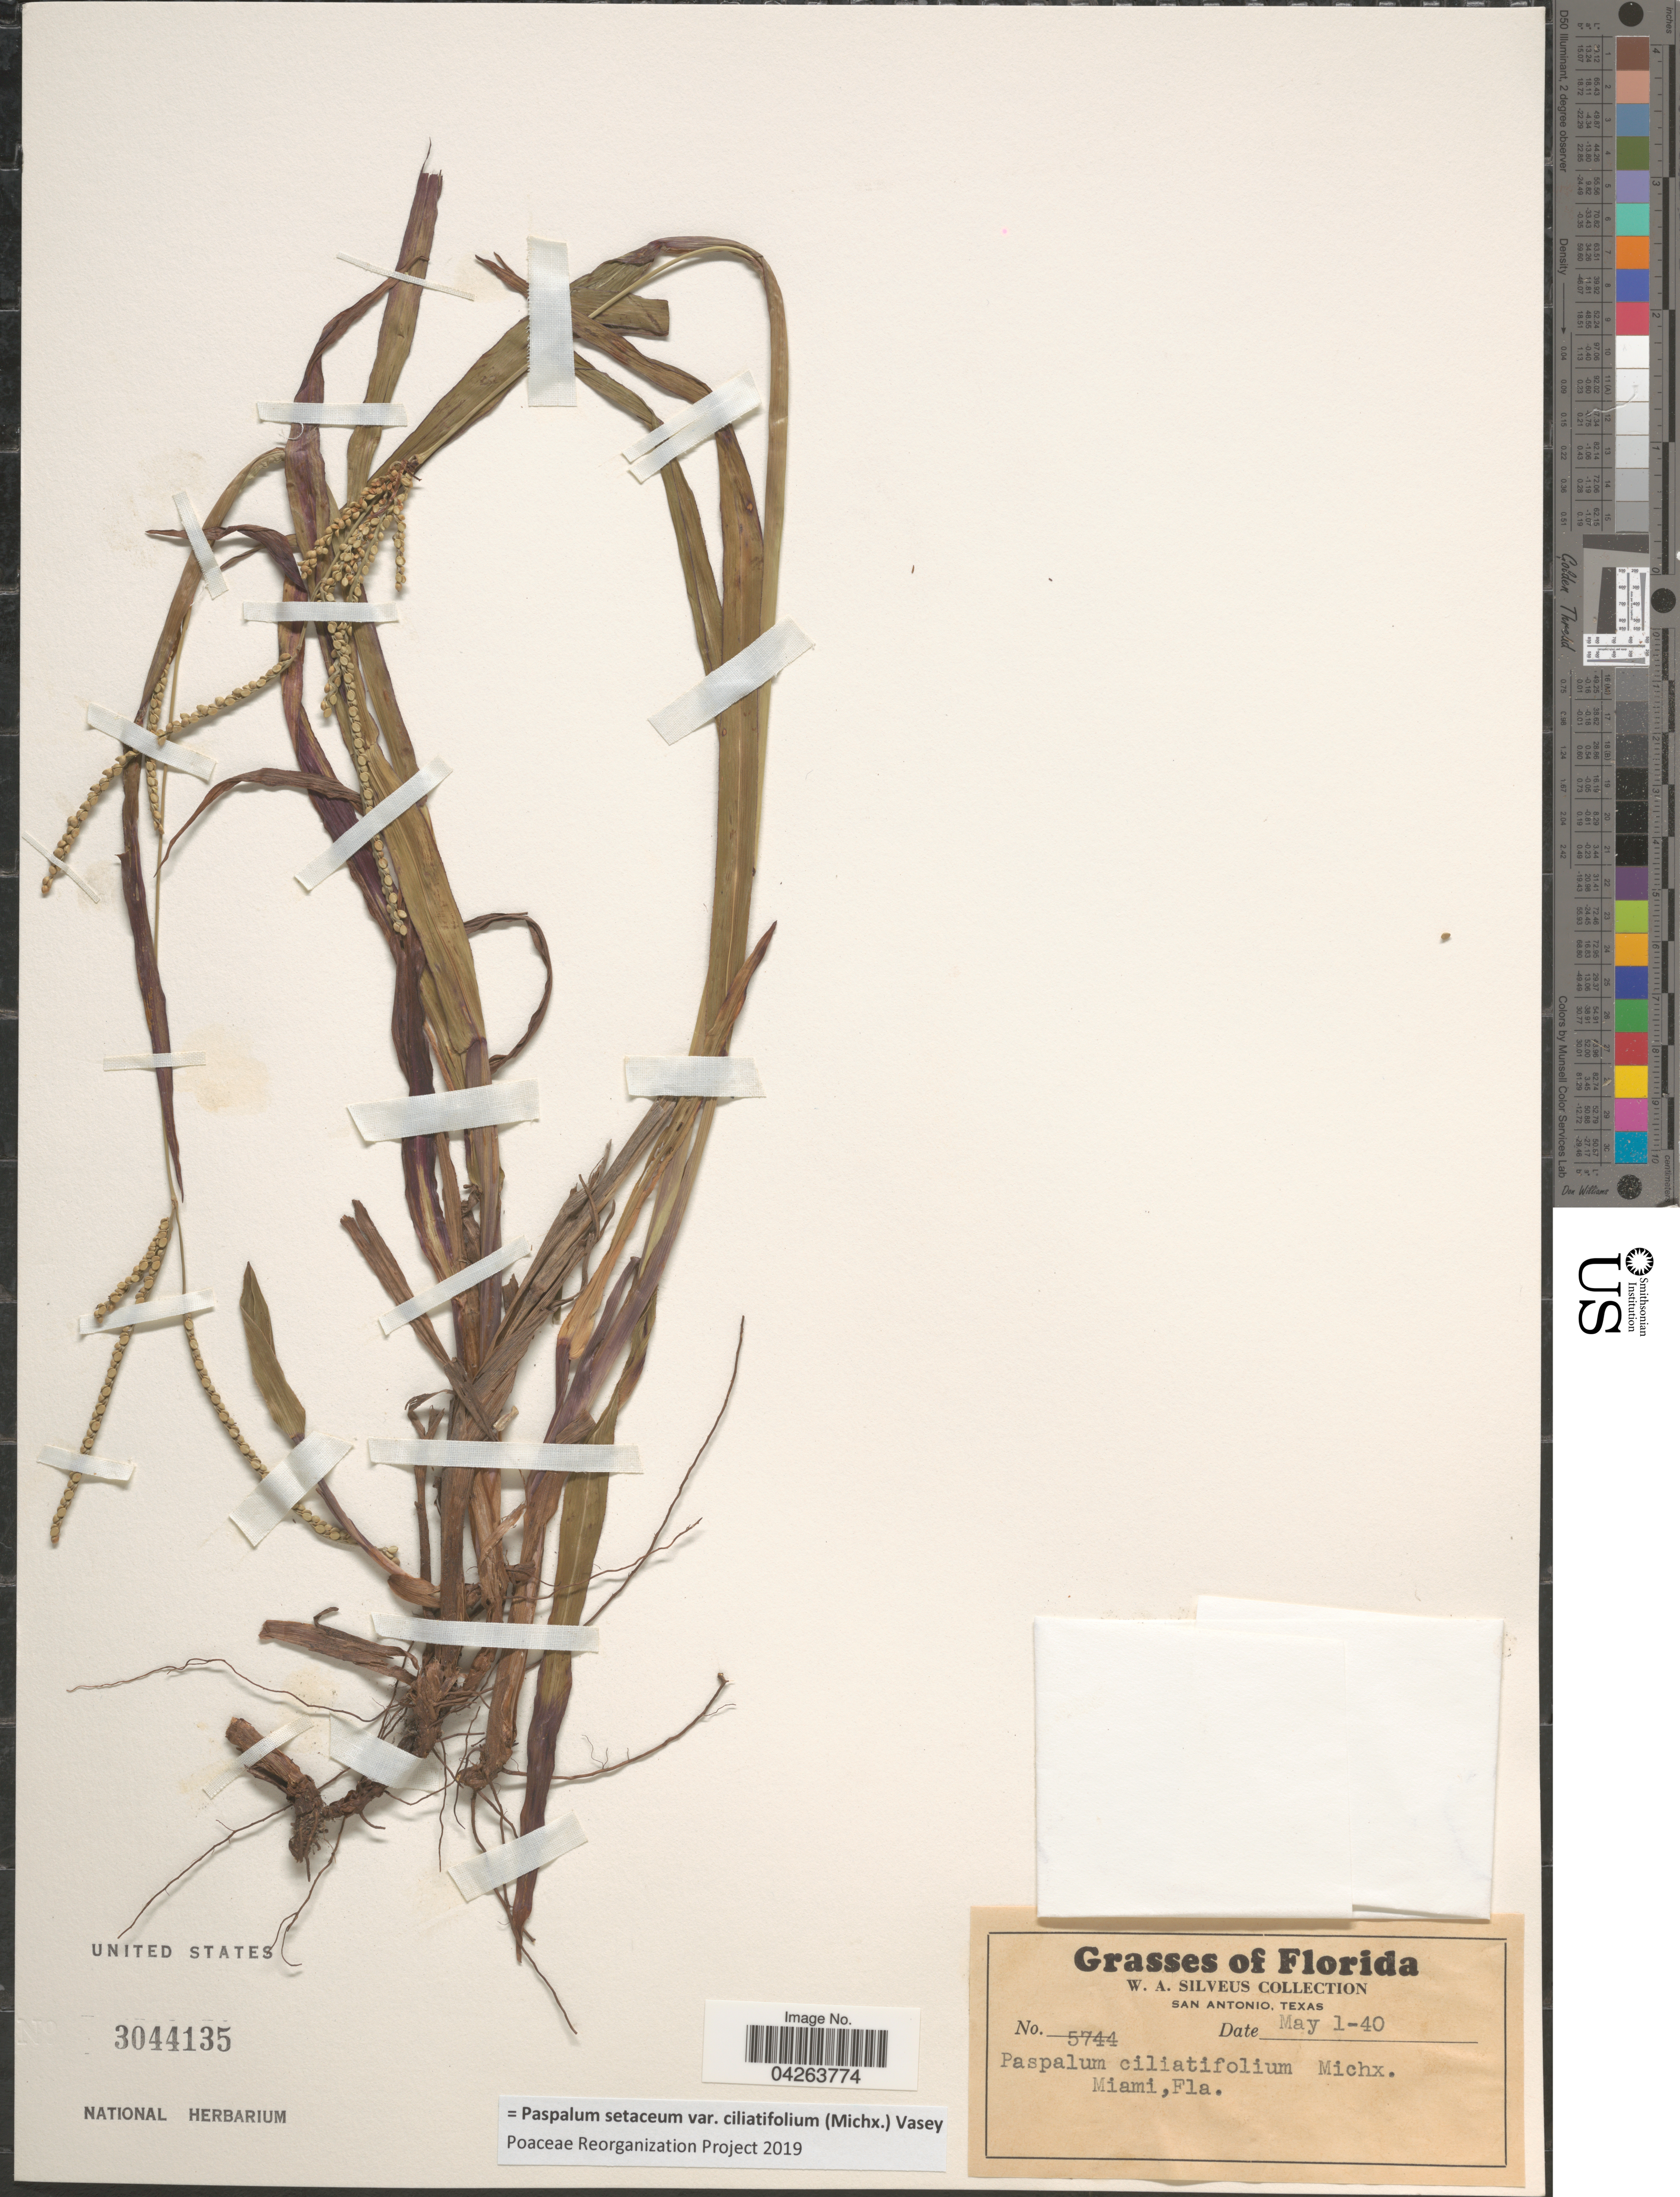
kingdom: Plantae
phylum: Tracheophyta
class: Liliopsida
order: Poales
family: Poaceae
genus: Paspalum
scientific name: Paspalum setaceum var. ciliatifolium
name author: (Michx.) Vasey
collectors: W. Silveus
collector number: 5744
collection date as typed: Transcribed d/m/y: 1/5/40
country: United States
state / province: Florida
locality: Miami.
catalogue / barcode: US 3044135